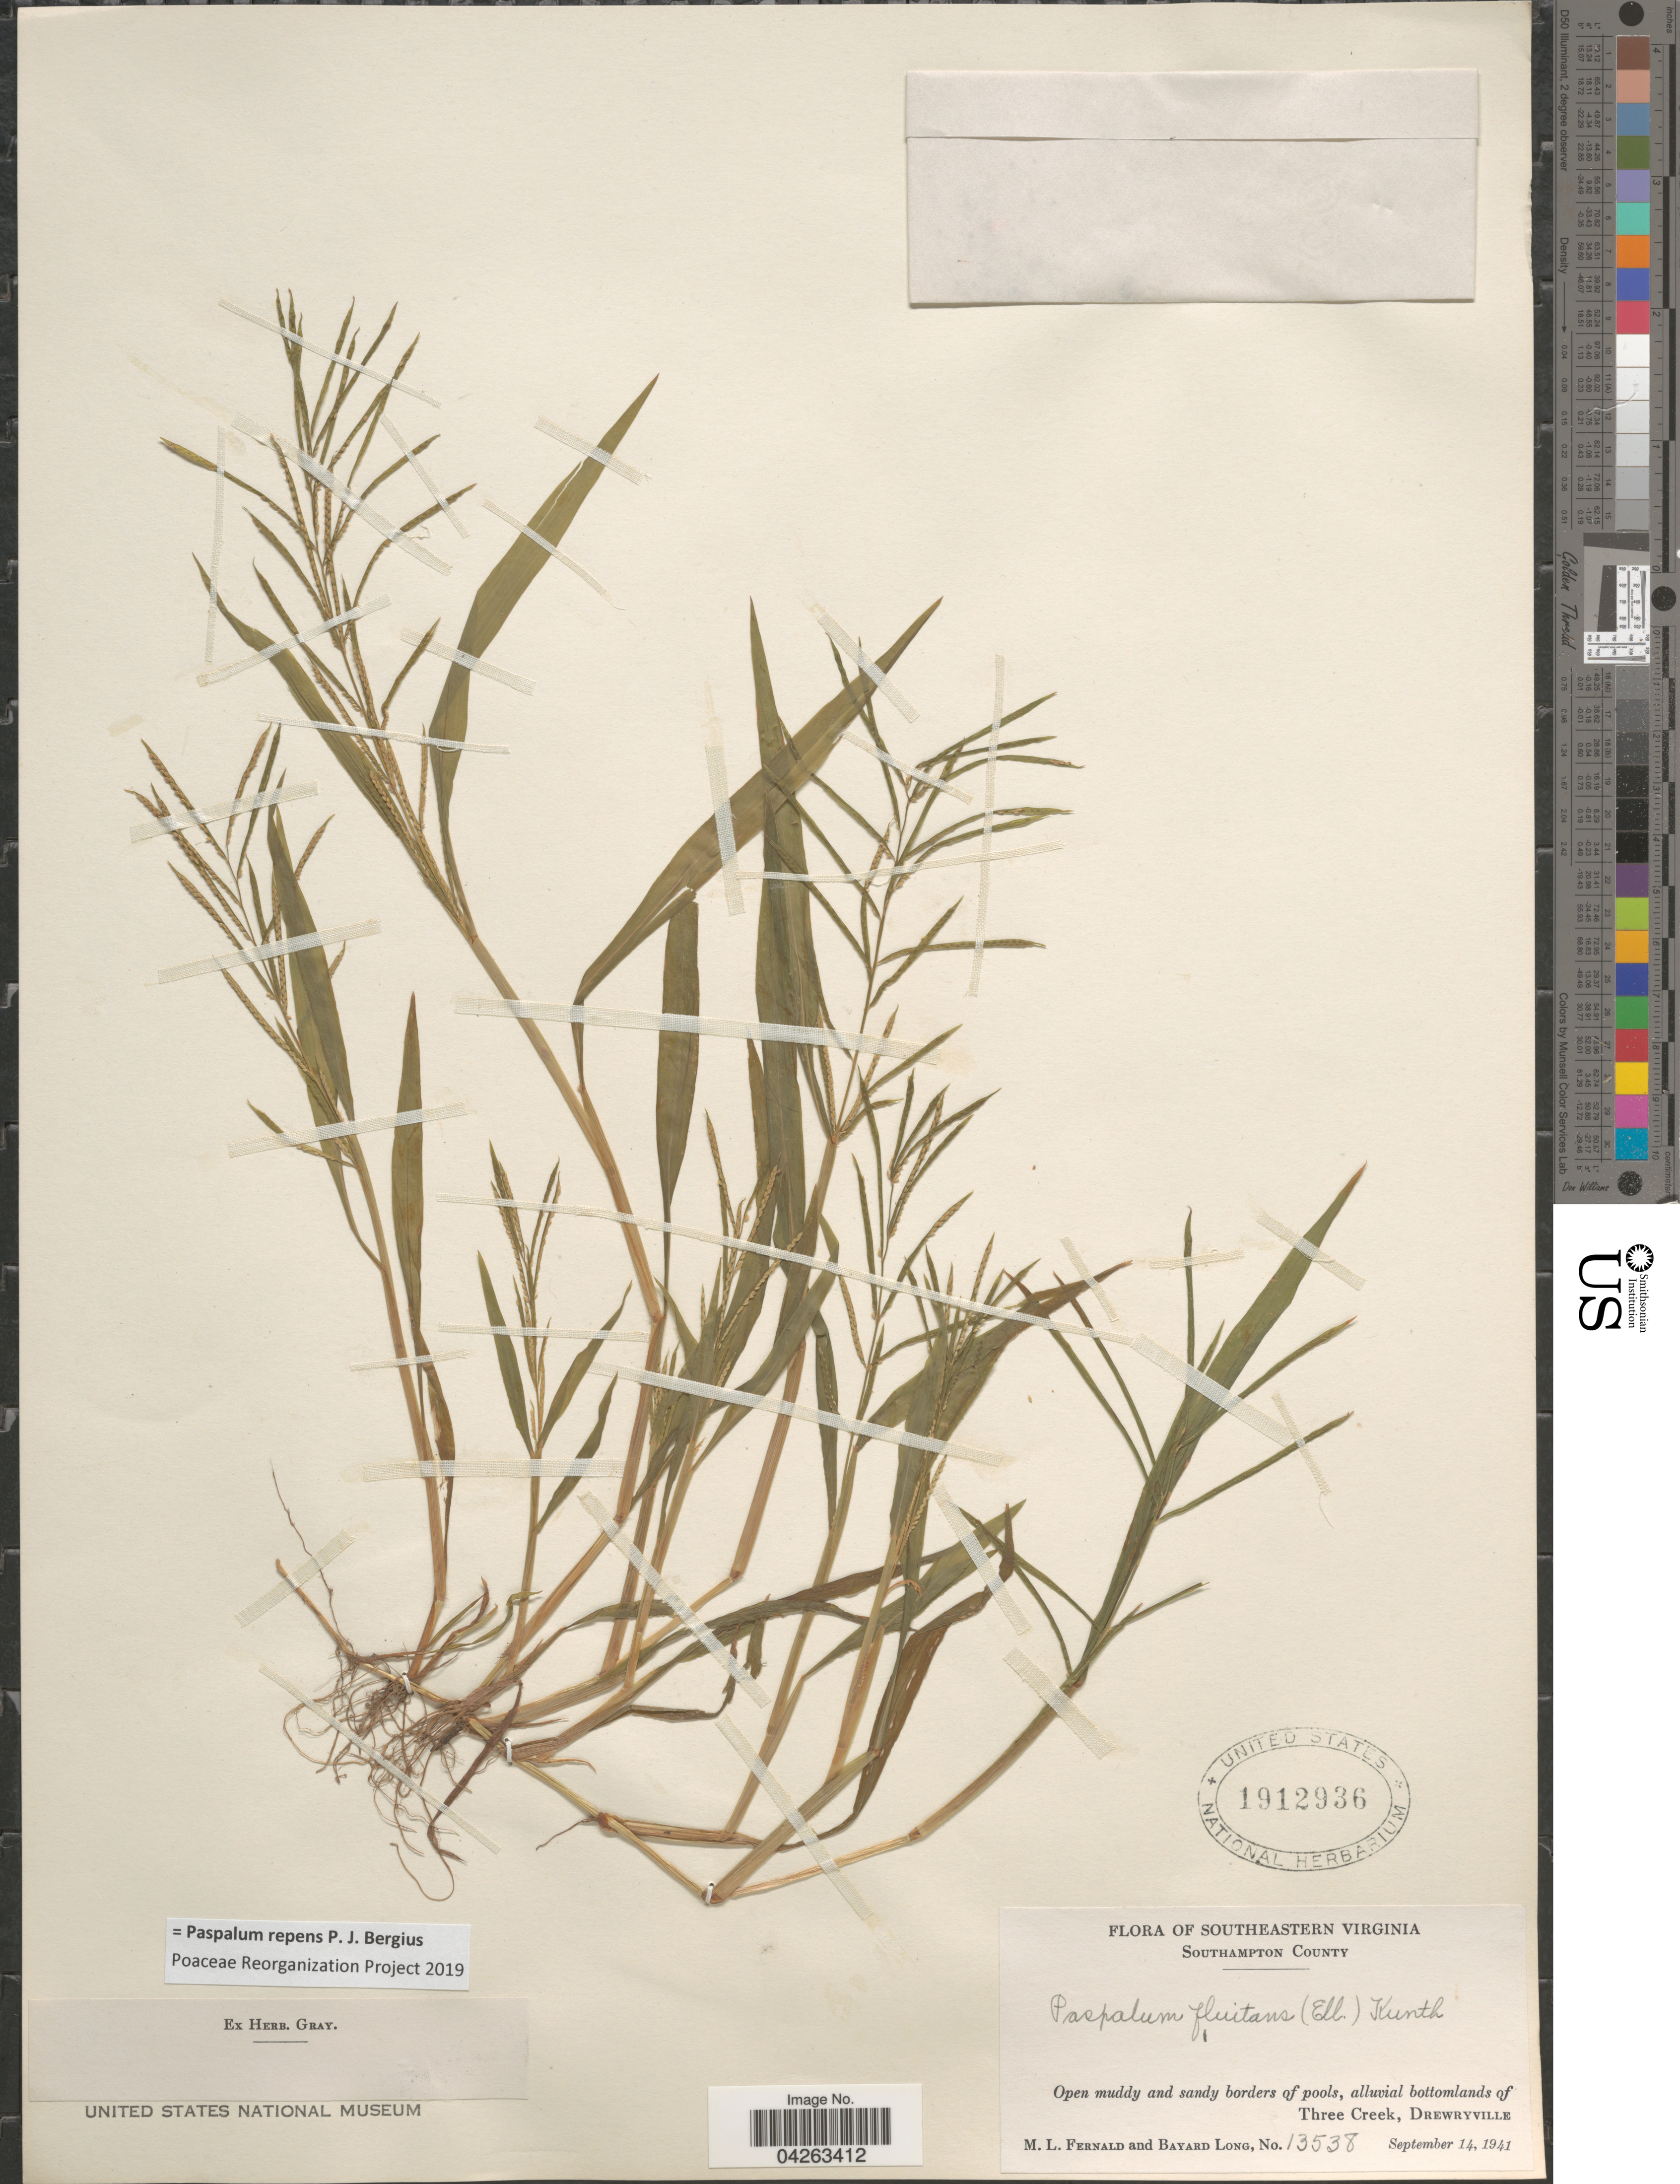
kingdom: Plantae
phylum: Tracheophyta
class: Liliopsida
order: Poales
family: Poaceae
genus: Paspalum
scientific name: Paspalum repens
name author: P.J. Bergius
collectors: M. L. Fernald & B. Long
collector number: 13538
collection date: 1941-09-14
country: United States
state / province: Virginia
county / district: Southampton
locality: Southeastern Virginia. Southampton County. Open muddy and sandy borders of pools, alluvial bottomlands of Three Creek, Drewryville.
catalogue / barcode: US 1912936